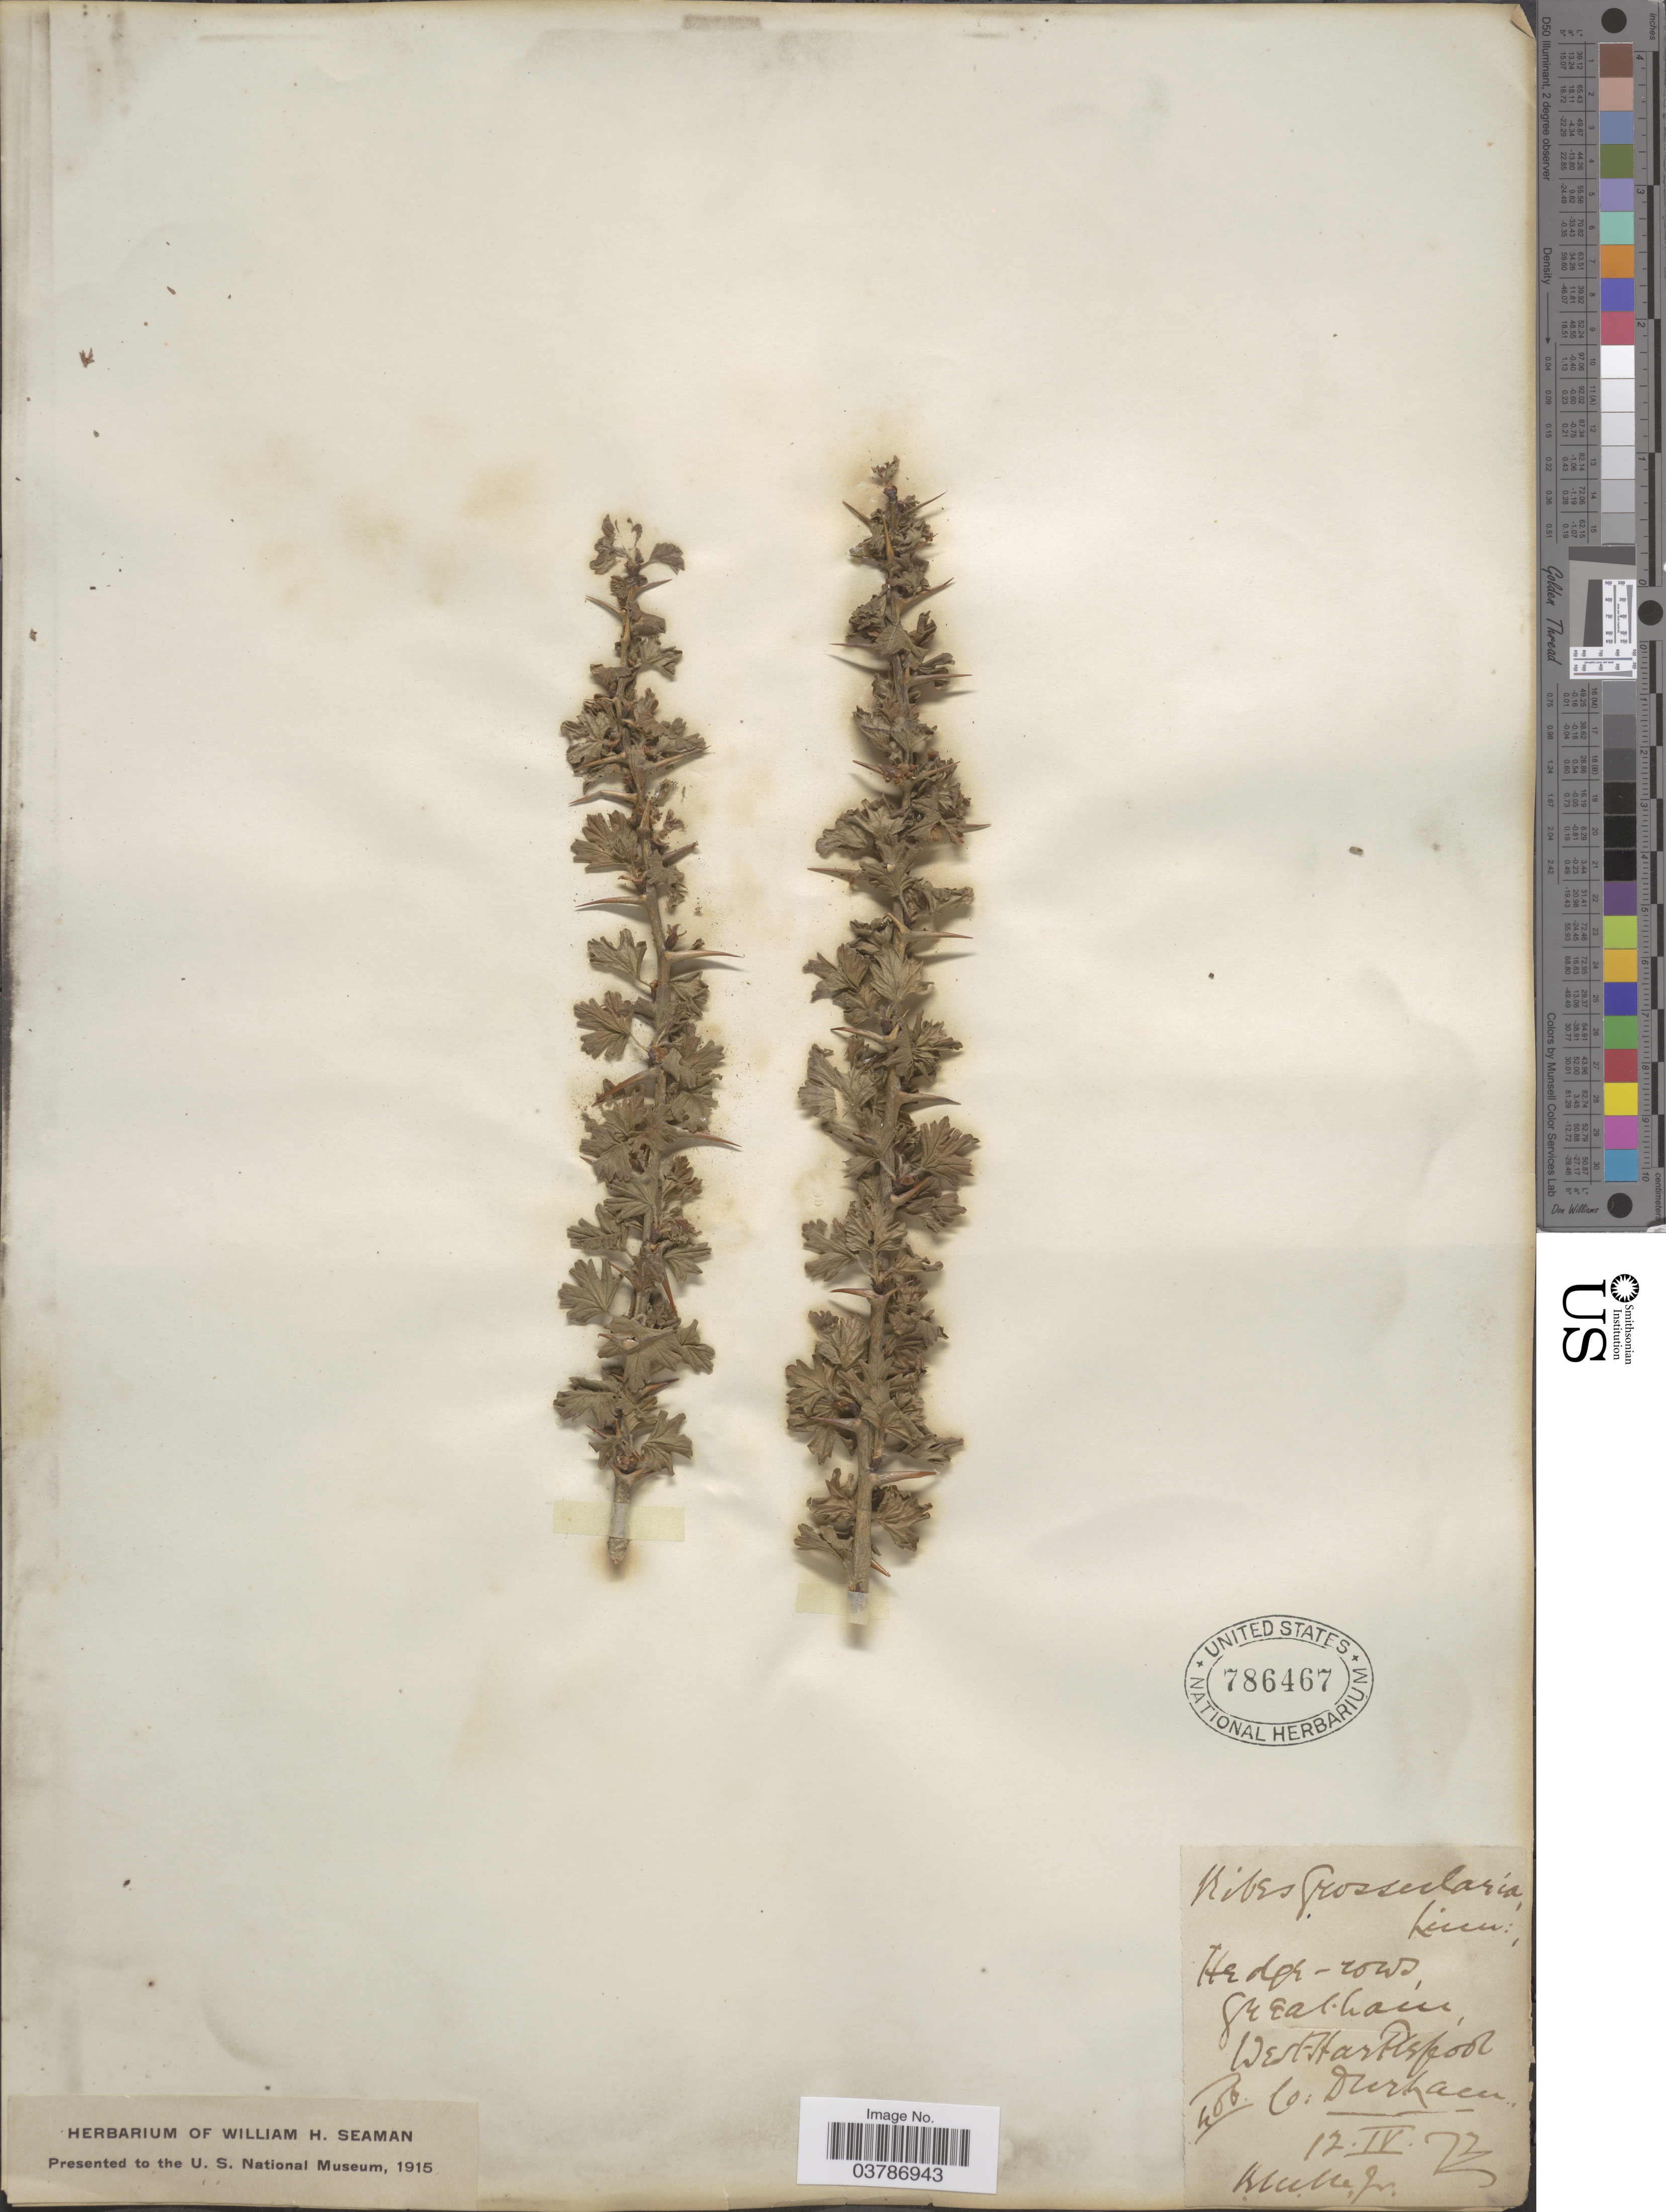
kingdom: Plantae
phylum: Tracheophyta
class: Magnoliopsida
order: Saxifragales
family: Grossulariaceae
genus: Ribes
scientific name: Ribes uva-crispa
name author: L.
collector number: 406?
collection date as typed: Transcribed d/m/y: 12/4/72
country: United Kingdom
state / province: England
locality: Hedge-rows, greatham, West-Hartlepool Co: Durham.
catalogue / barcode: US 786467